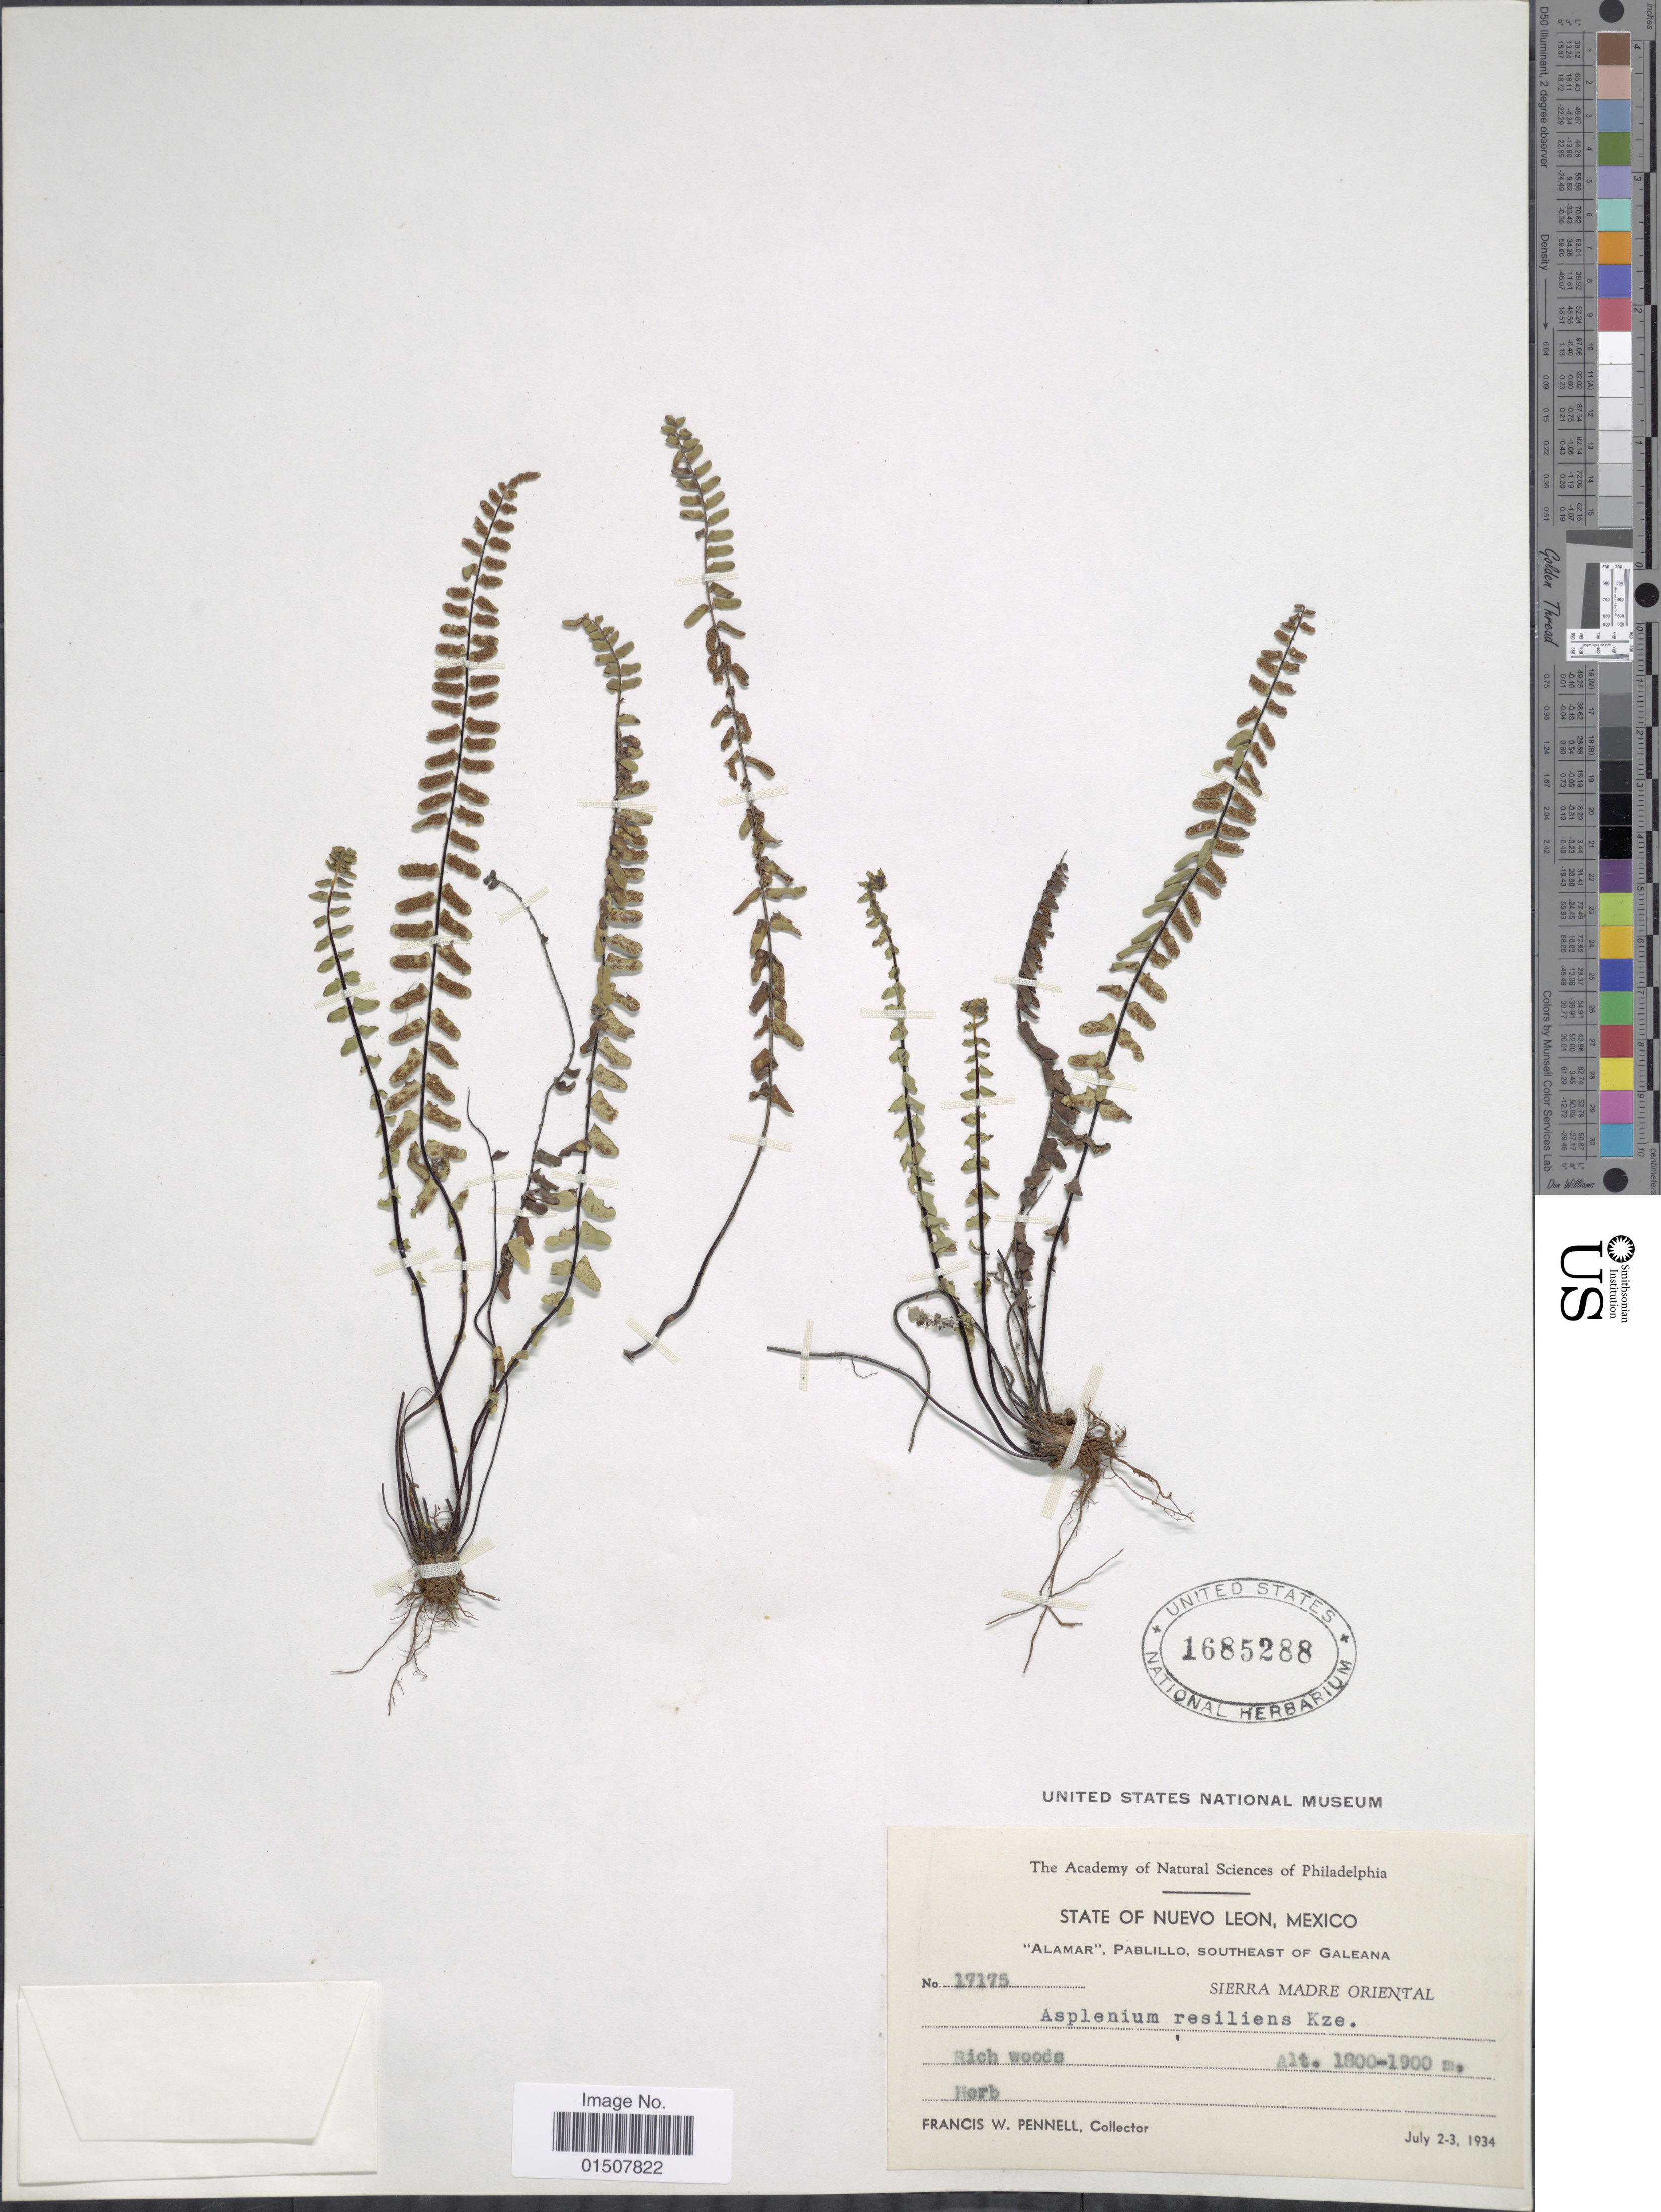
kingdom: Plantae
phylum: Tracheophyta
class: Polypodiopsida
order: Polypodiales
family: Aspleniaceae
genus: Asplenium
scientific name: Asplenium resiliens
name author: Kunze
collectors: F. W. Pennell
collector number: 17175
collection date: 1934-07-02/1934-07-03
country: Mexico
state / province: Nuevo León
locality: Alamar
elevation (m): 1800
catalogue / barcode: US 1685288